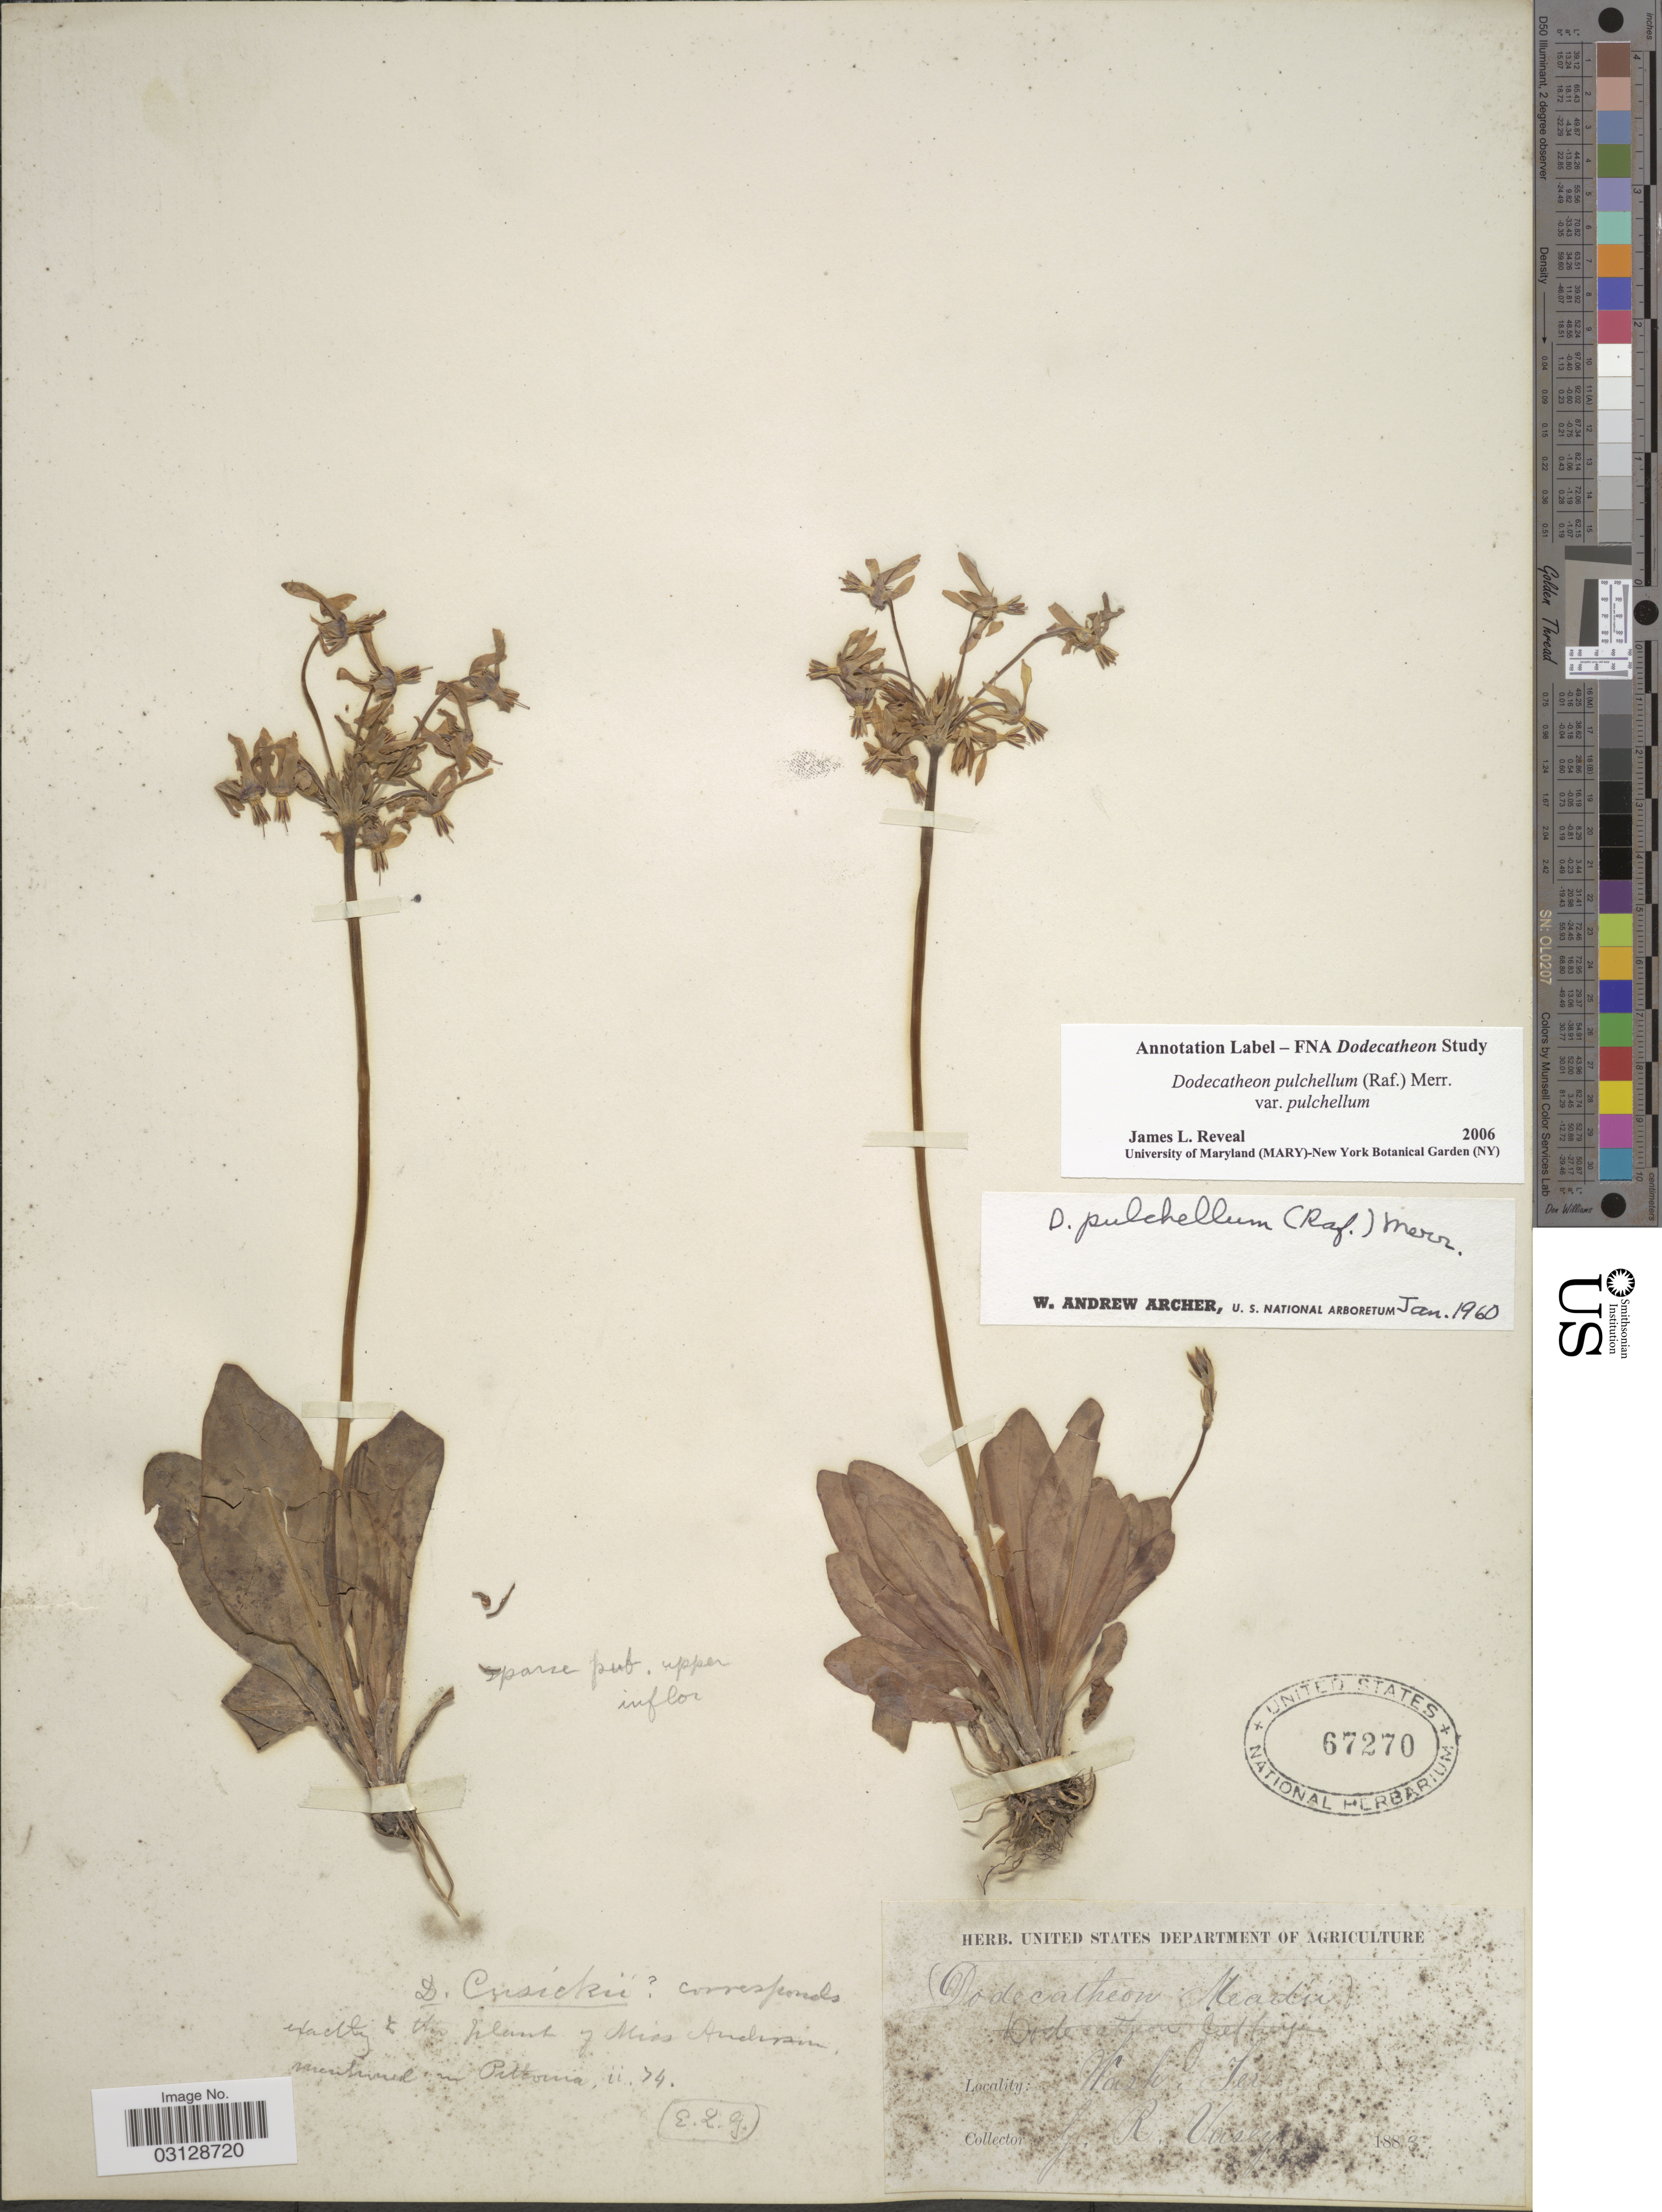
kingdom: Plantae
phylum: Tracheophyta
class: Magnoliopsida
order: Ericales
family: Primulaceae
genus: Dodecatheon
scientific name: Dodecatheon pulchellum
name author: (Raf.) Merr.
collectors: G. R. Vasey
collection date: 1883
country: United States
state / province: Washington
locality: Wash. Ter.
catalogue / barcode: US 67270